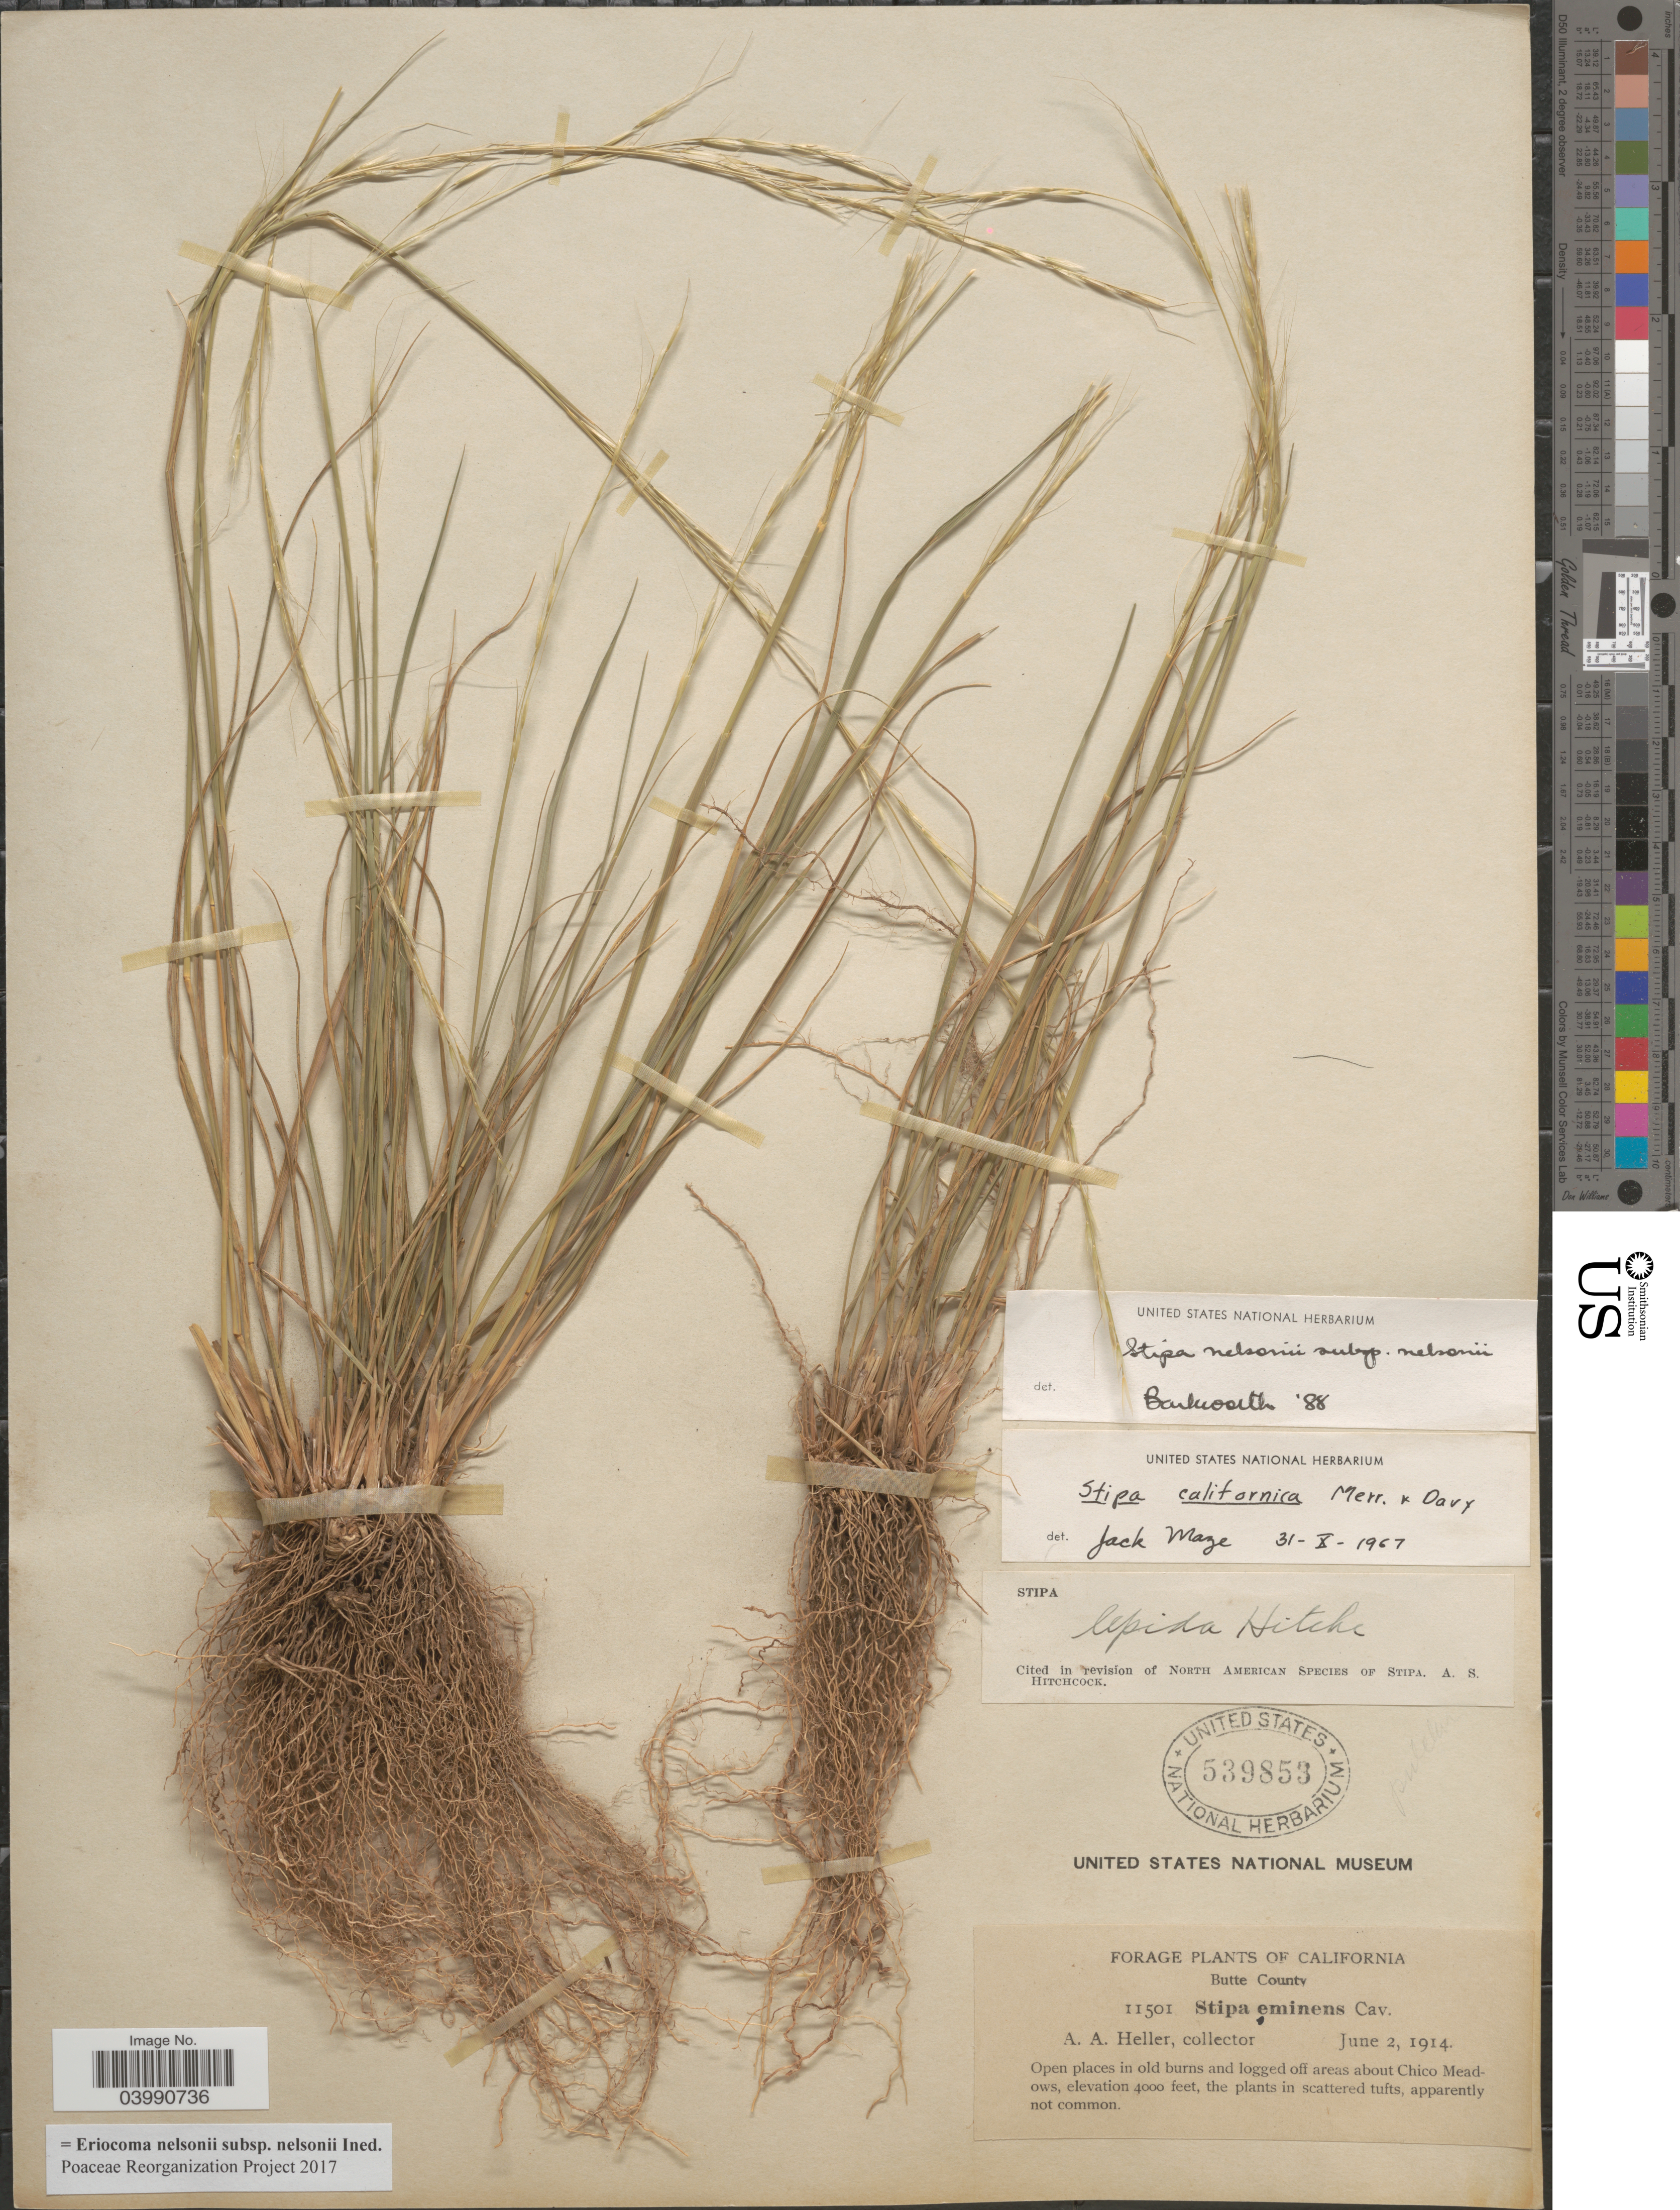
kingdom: Plantae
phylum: Tracheophyta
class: Liliopsida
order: Poales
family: Poaceae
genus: Eriocoma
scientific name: Eriocoma nelsonii subsp. nelsonii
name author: (Scribn.) Romasch.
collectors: A. A. Heller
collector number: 11501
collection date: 1914-06-02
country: United States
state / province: California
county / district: Butte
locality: Butte County. Open places in old burns and logged off areas about Chico Meadows.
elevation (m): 1219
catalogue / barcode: US 539853